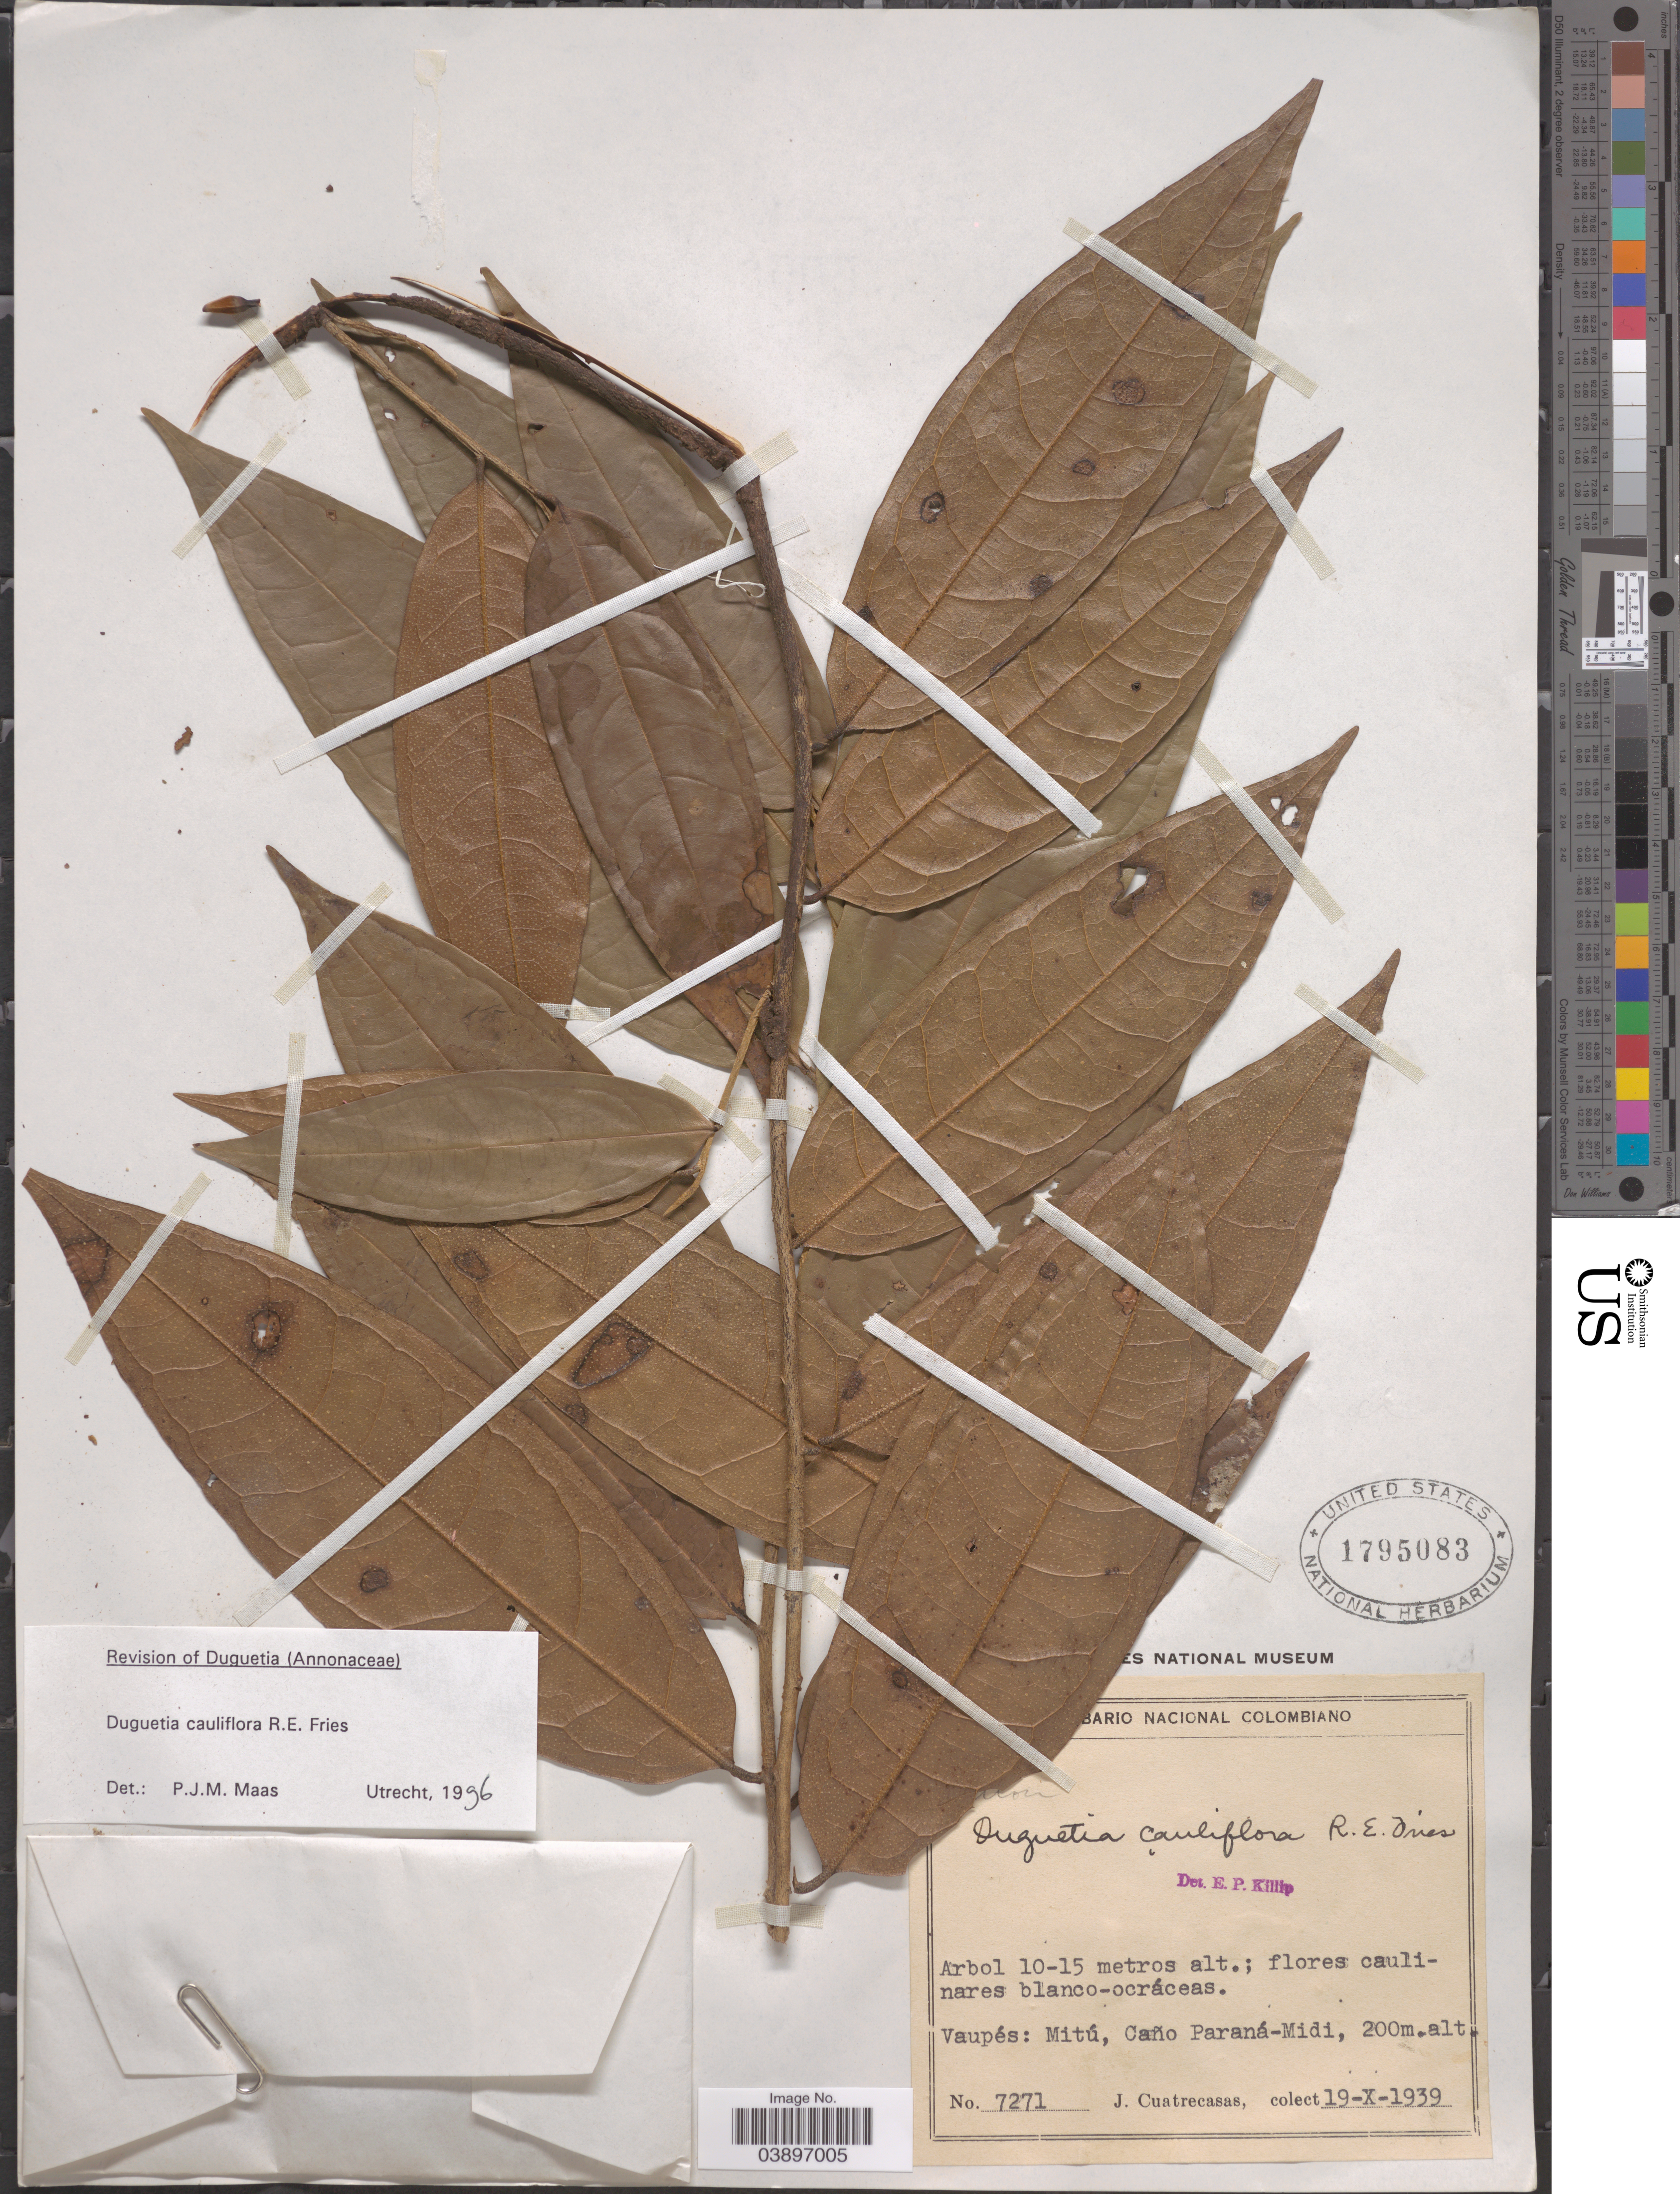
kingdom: Plantae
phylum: Tracheophyta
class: Magnoliopsida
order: Magnoliales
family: Annonaceae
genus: Duguetia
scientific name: Duguetia cauliflora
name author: R.E. Fr.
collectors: J. Cuatrecasas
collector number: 7271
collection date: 1939-10-19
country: Colombia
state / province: Vaupés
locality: Mitú, Caño Paraná-Midi.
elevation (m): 200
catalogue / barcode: US 1795083